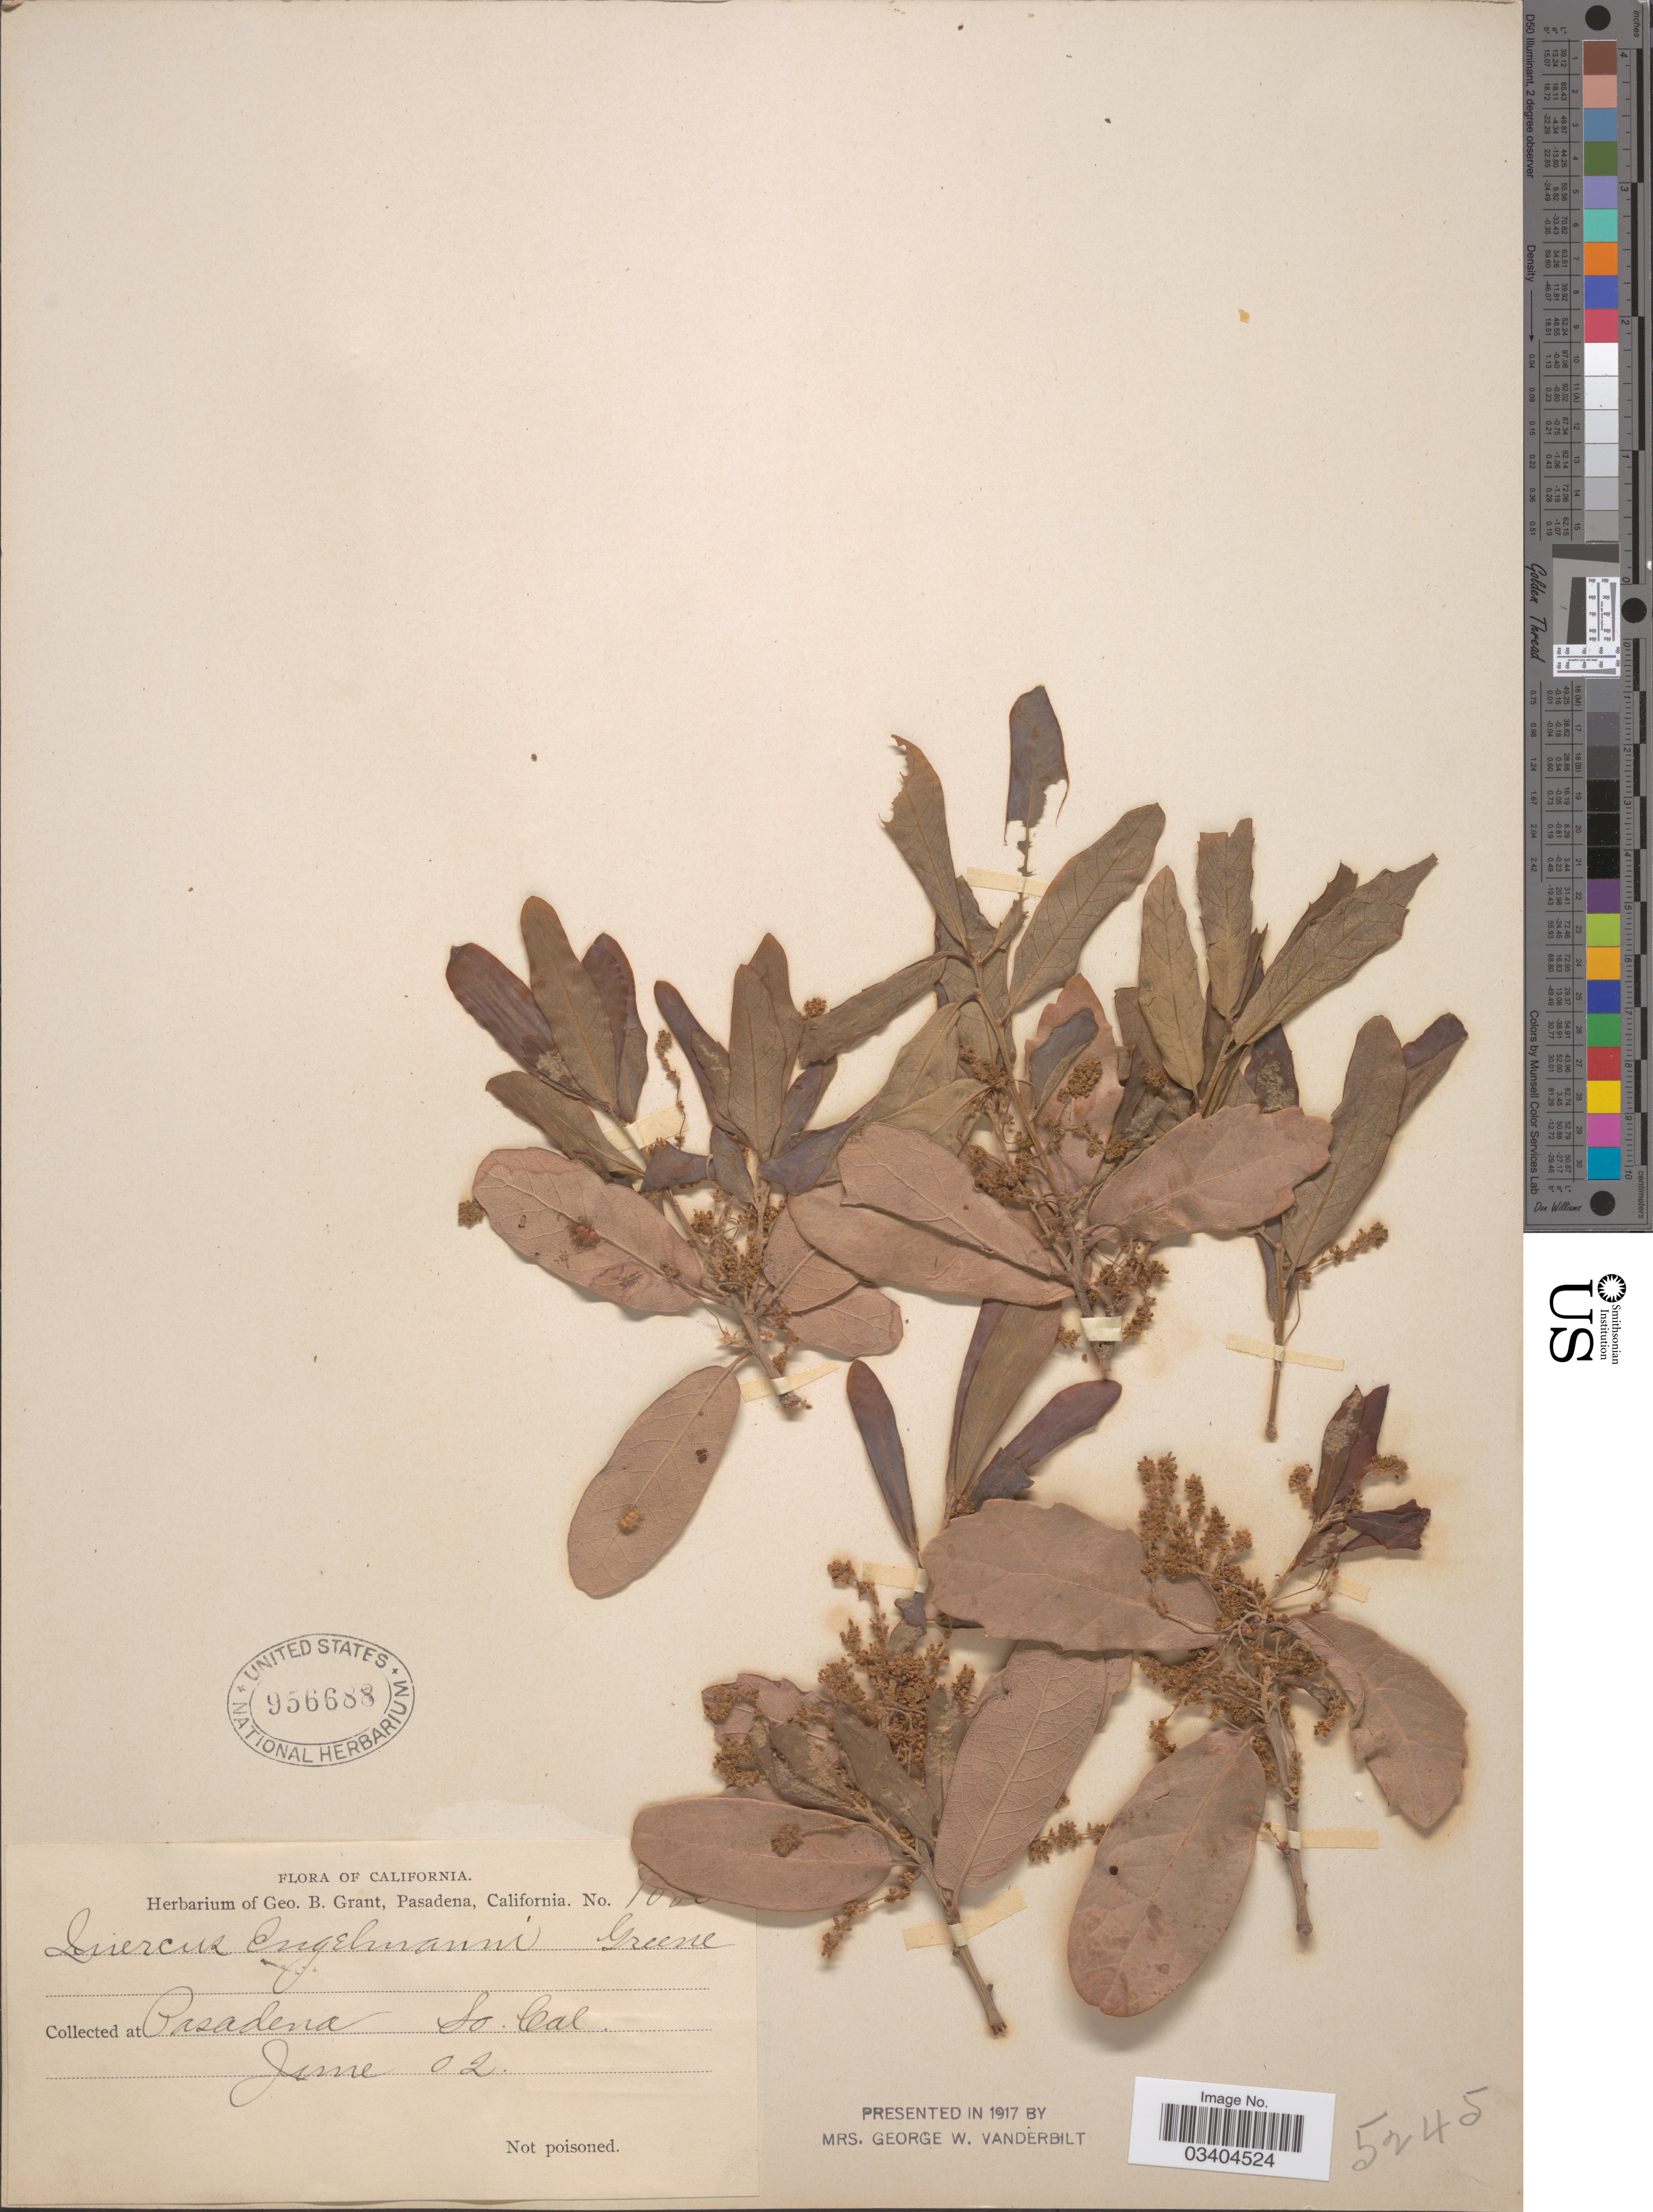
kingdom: Plantae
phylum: Tracheophyta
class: Magnoliopsida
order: Fagales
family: Fagaceae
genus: Quercus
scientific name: Quercus engelmannii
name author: Greene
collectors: ex herb. Geo. B. Grant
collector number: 10!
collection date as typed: Transcribed d/m/y: /6/2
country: United States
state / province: California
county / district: Los Angeles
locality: Pasadena. So. Cal.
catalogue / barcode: US 956688